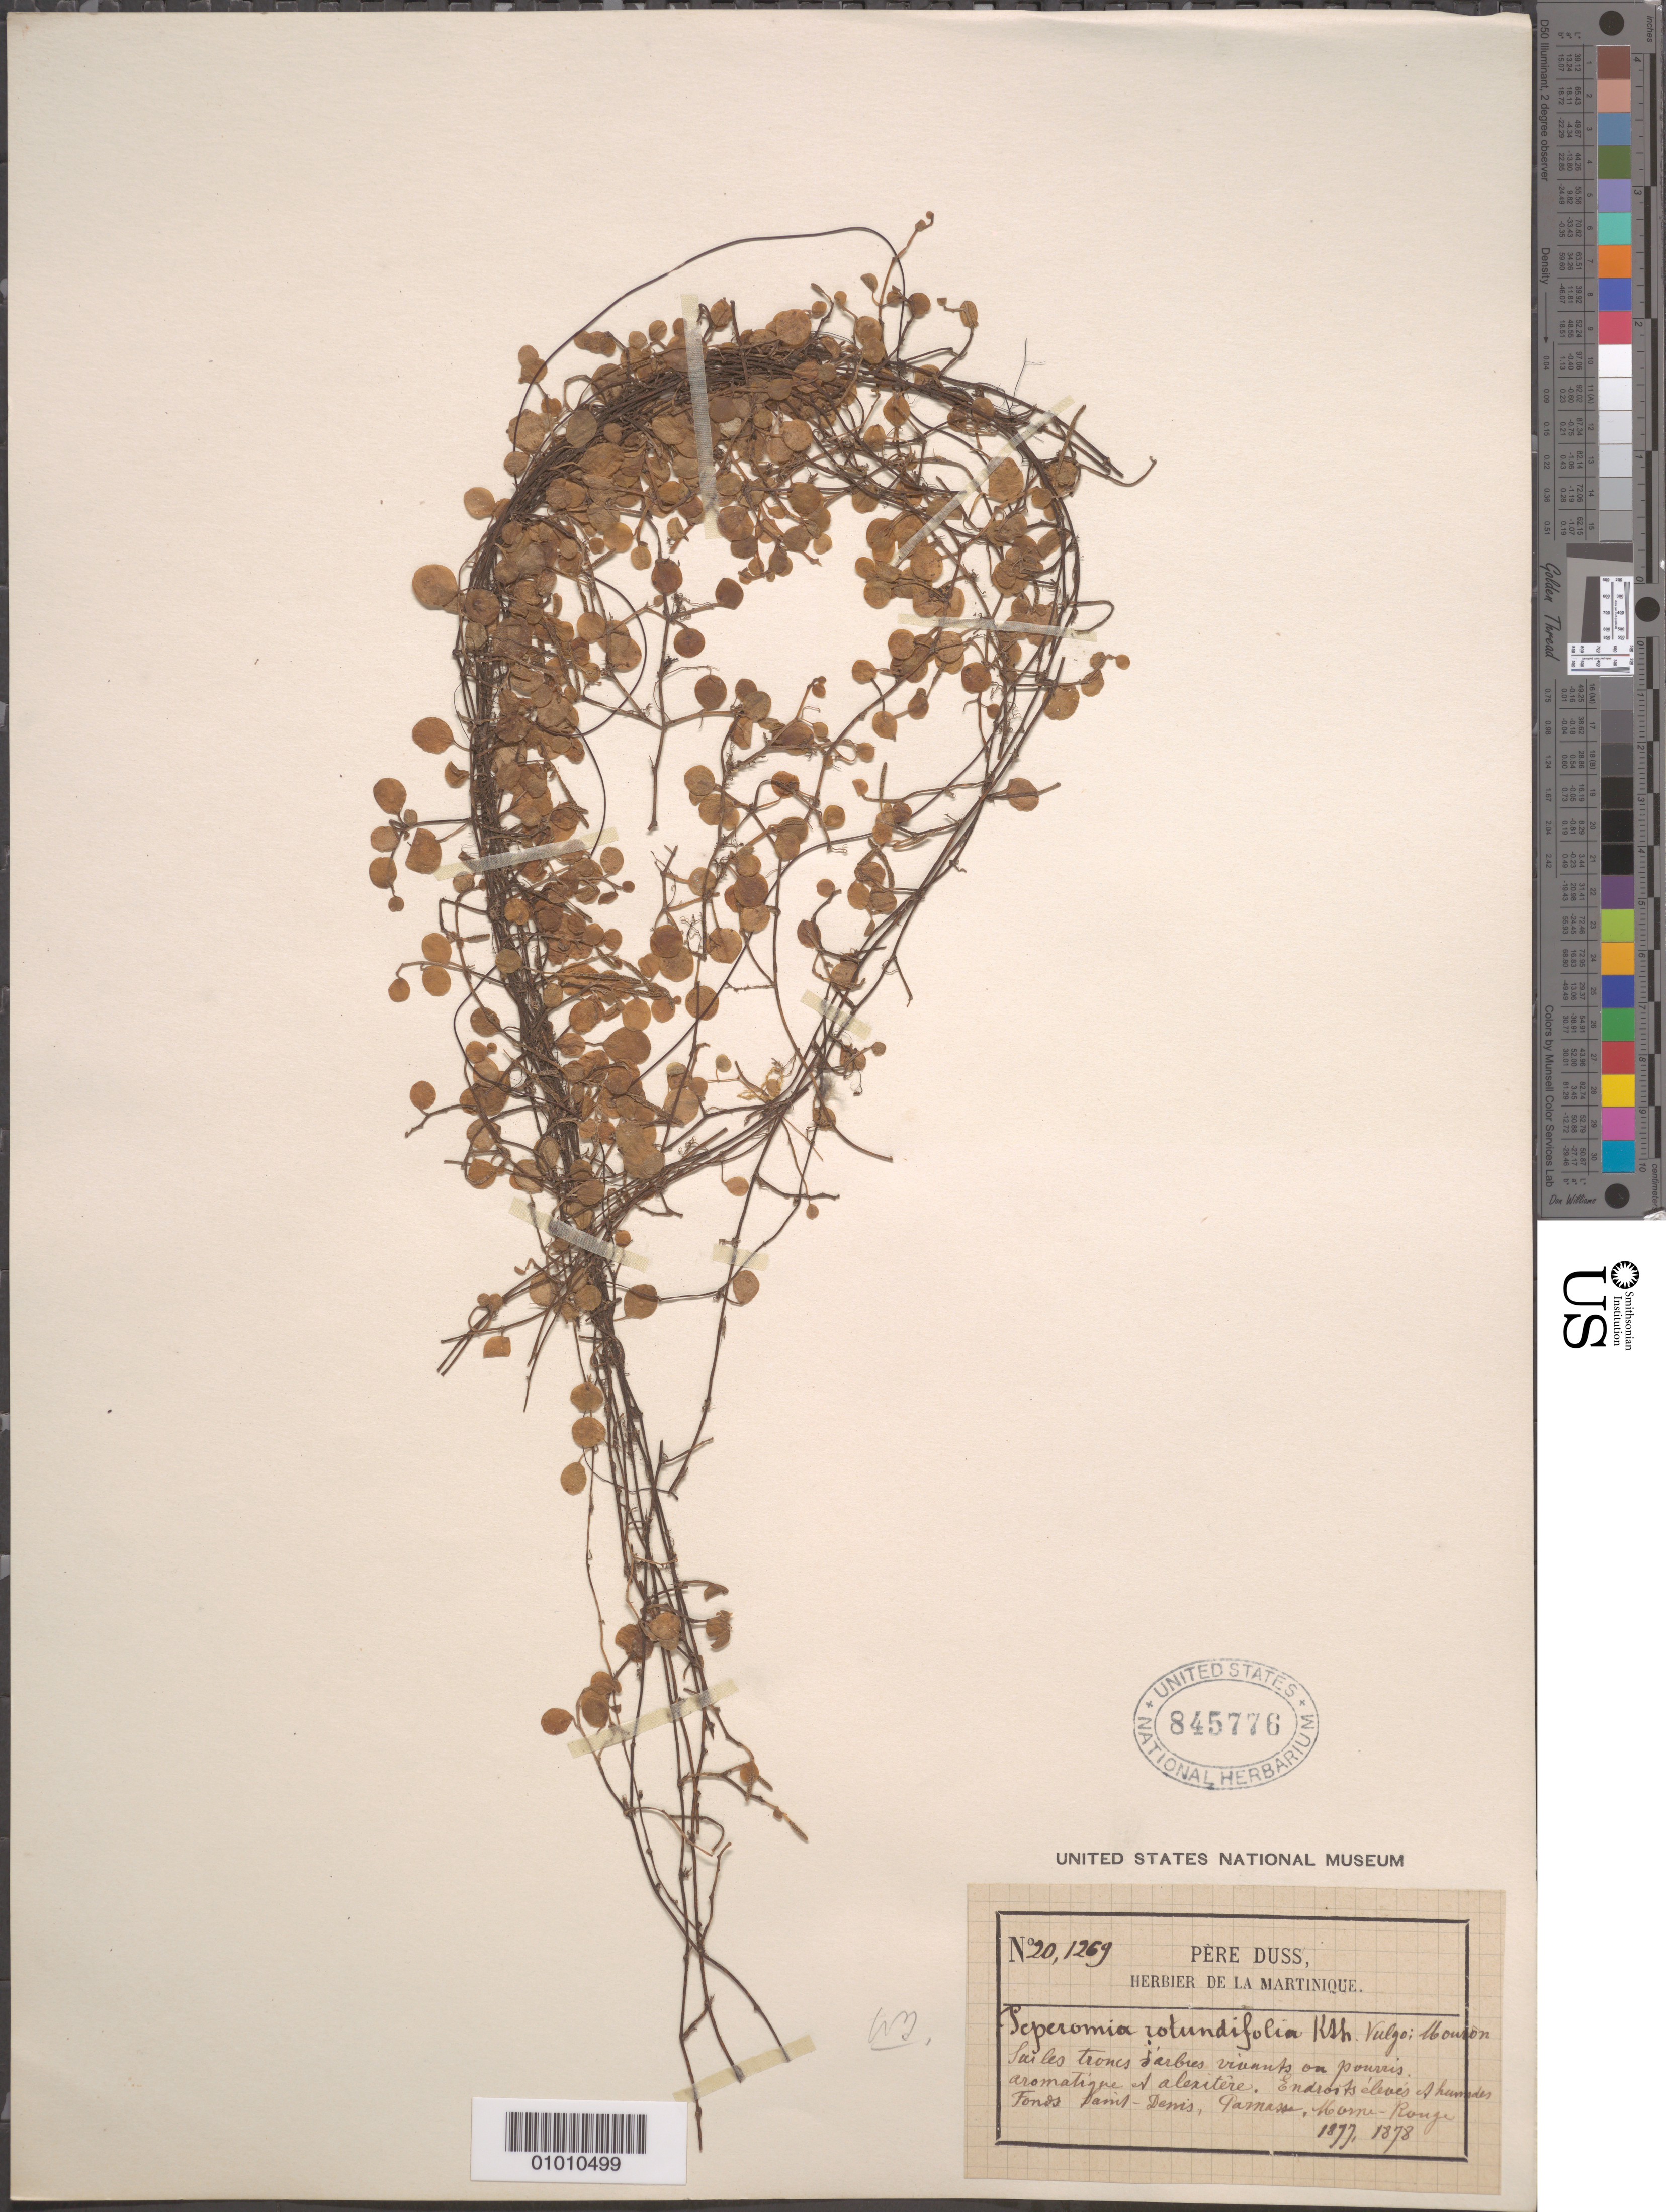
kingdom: Plantae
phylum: Tracheophyta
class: Magnoliopsida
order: Piperales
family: Piperaceae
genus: Peperomia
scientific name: Peperomia rotundifolia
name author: (L.) Kunth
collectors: Père Duss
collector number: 20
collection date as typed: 1877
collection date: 1877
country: Martinique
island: Martinique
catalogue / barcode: US 845776